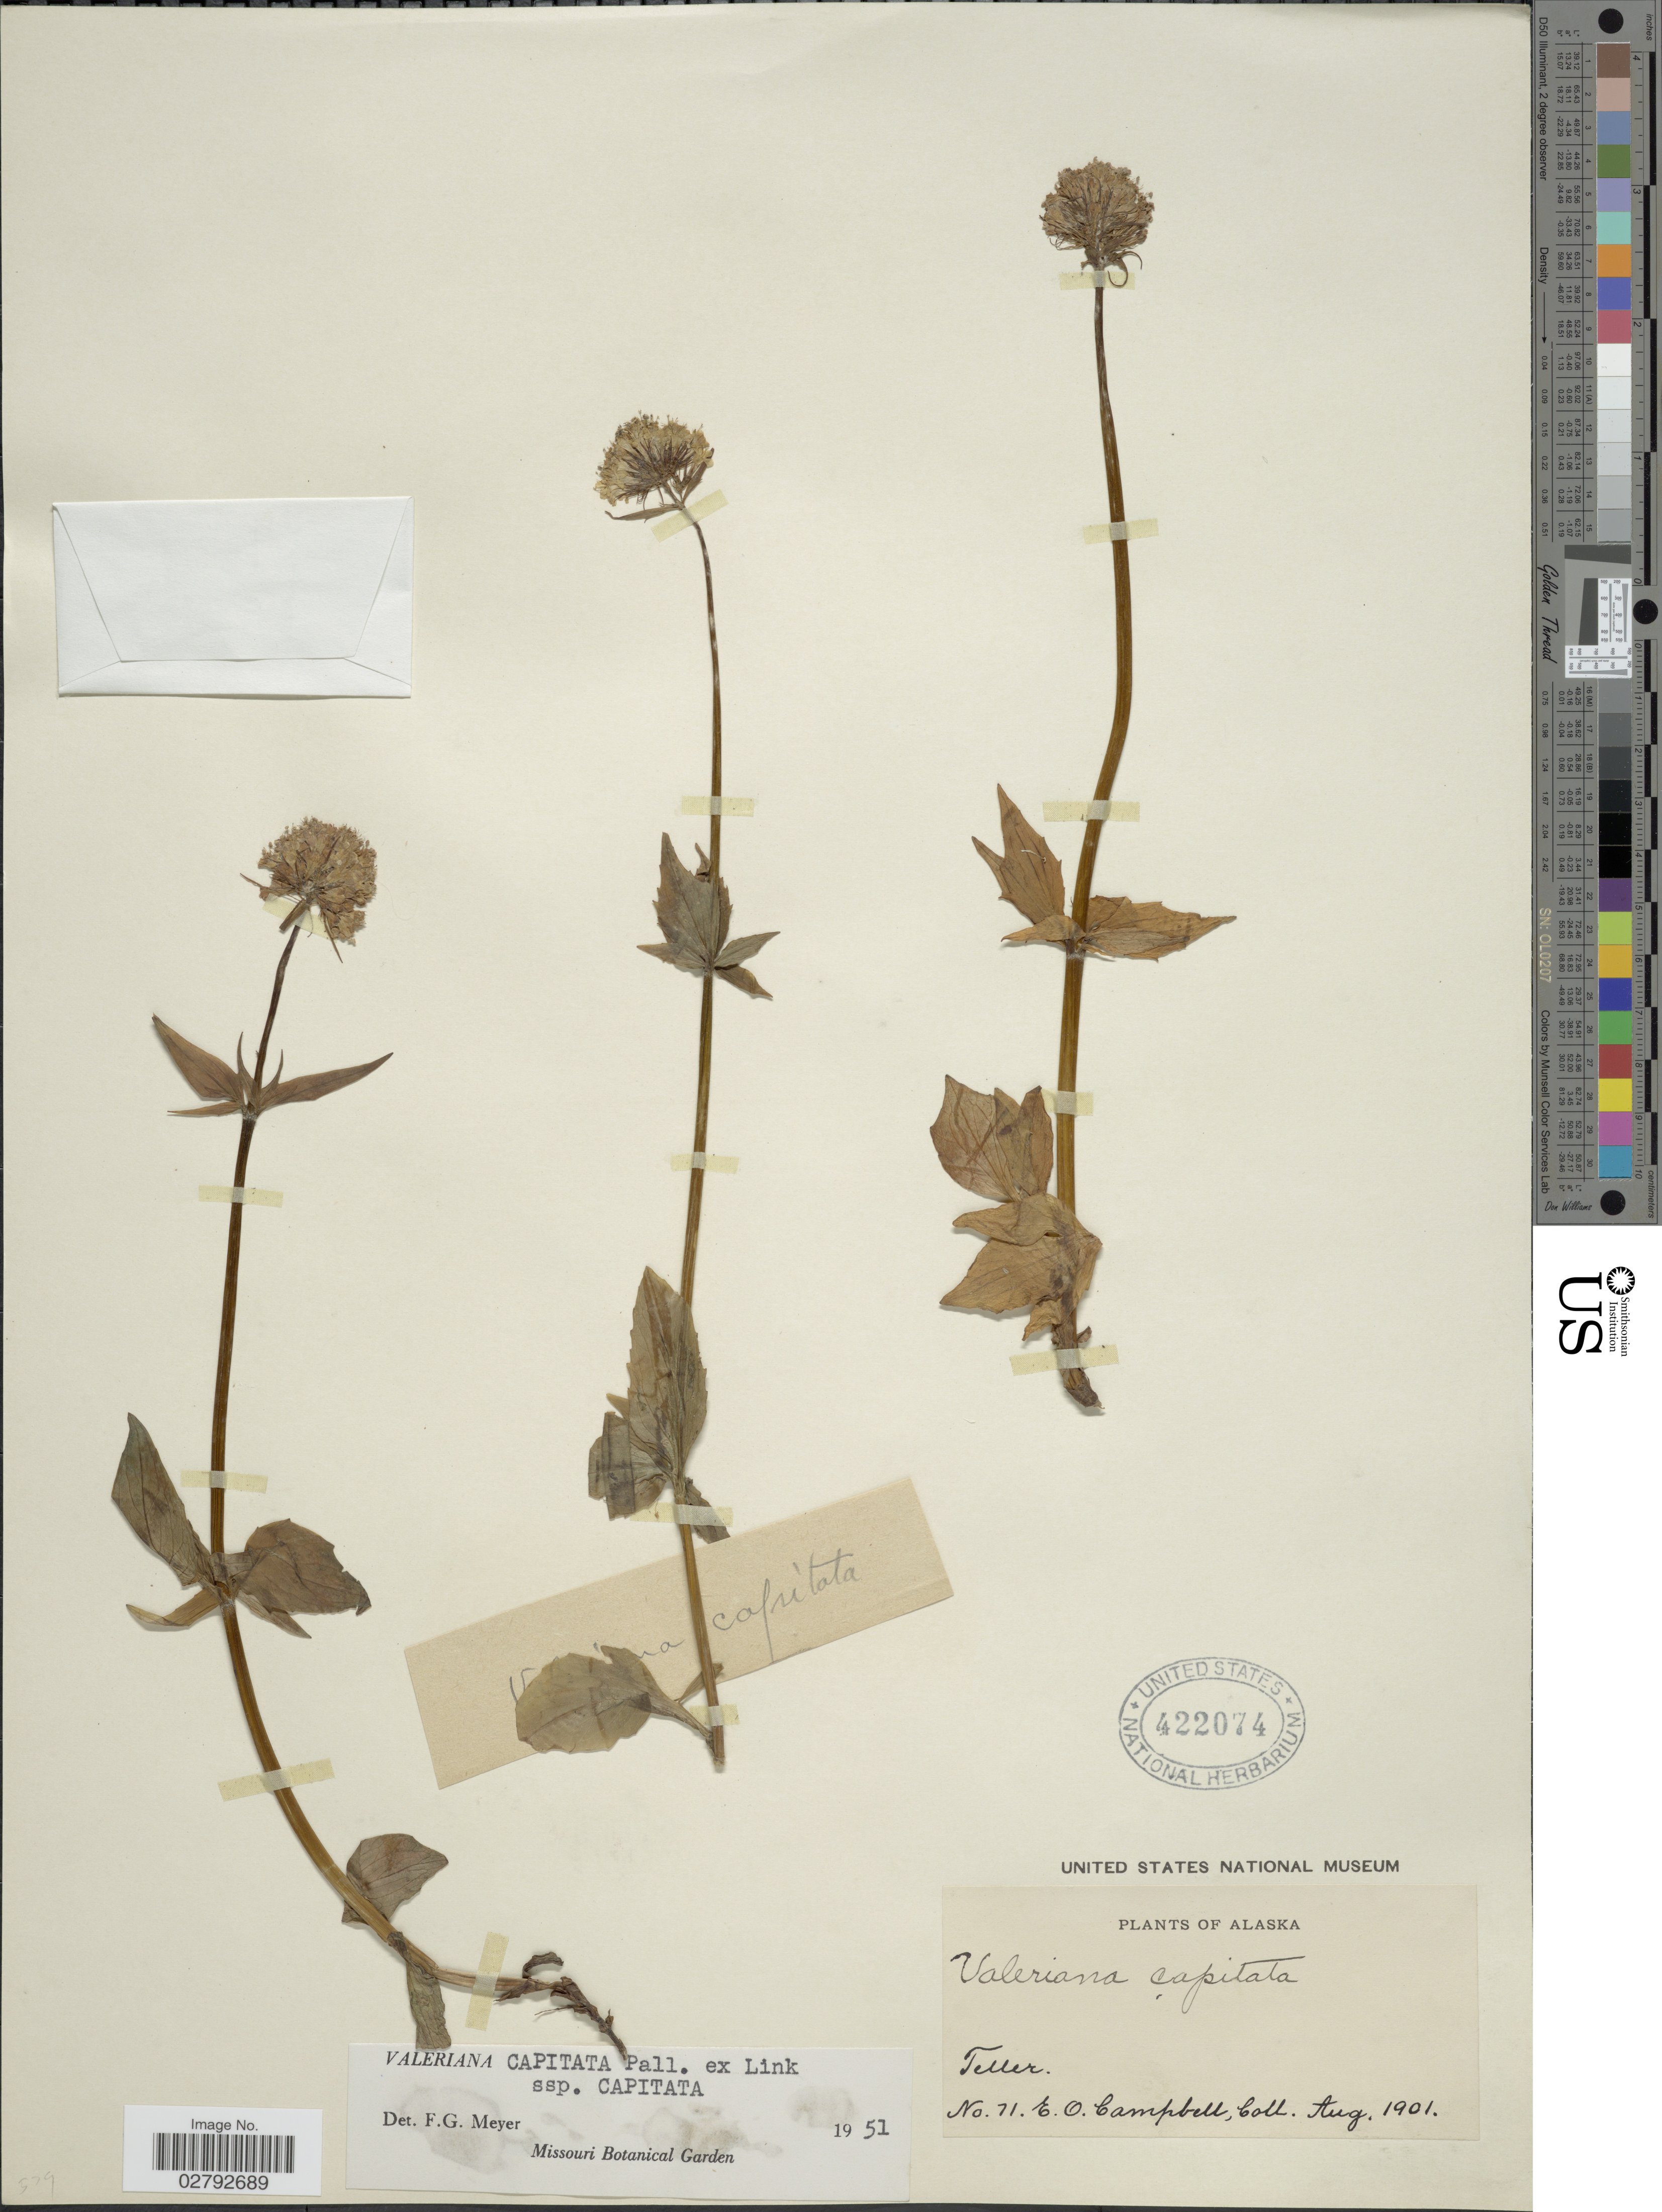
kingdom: Plantae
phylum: Tracheophyta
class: Magnoliopsida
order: Dipsacales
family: Caprifoliaceae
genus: Valeriana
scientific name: Valeriana capitata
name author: Link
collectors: E. Campbell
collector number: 71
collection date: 1901-08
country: United States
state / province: Alaska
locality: Teller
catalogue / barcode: US 422074